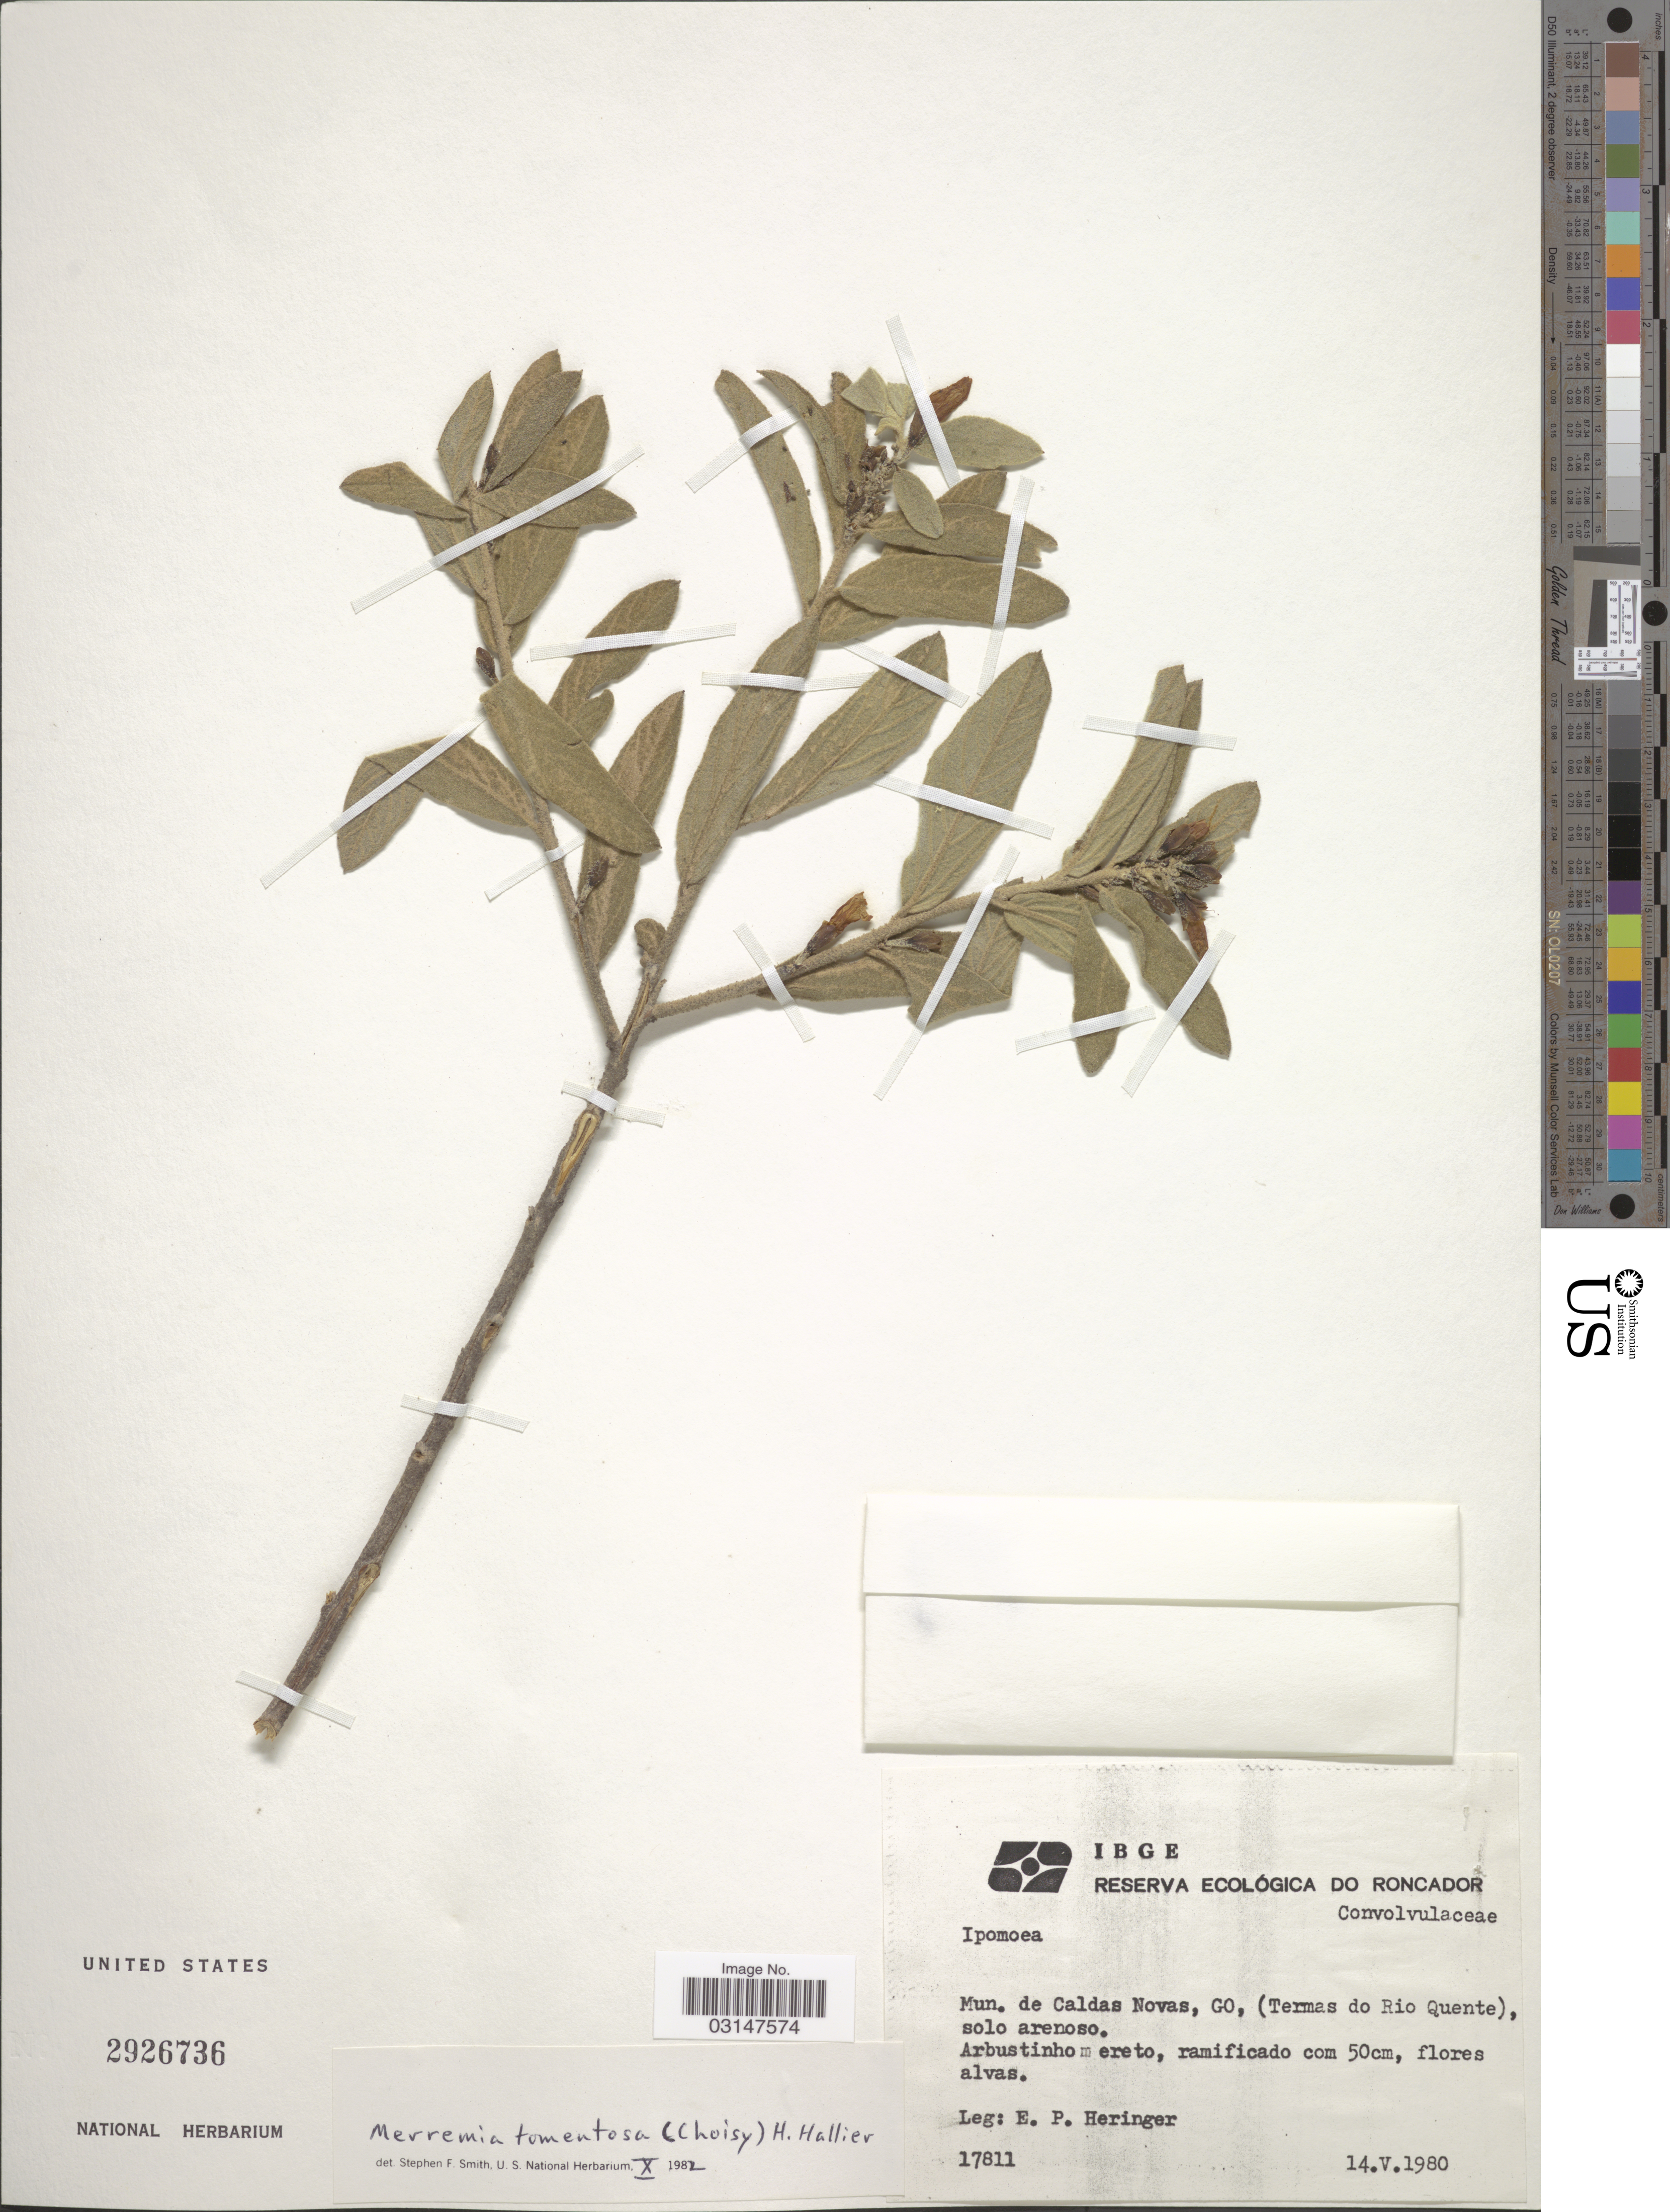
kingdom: Plantae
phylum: Tracheophyta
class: Magnoliopsida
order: Solanales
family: Convolvulaceae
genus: Distimake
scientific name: Distimake tomentosus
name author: (Choisy) Petrongari & Sim.-Bianch.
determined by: Strong, Mark T., (BOT), Smithsonian Institution - National Museum of Natural History (UNITED STATES)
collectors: E. P. Heringer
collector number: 17811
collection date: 1980-05-14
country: Mexico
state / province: Guerrero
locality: Mun. de Caldas Novas, (Termas do Rio Quente).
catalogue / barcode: US 2926736